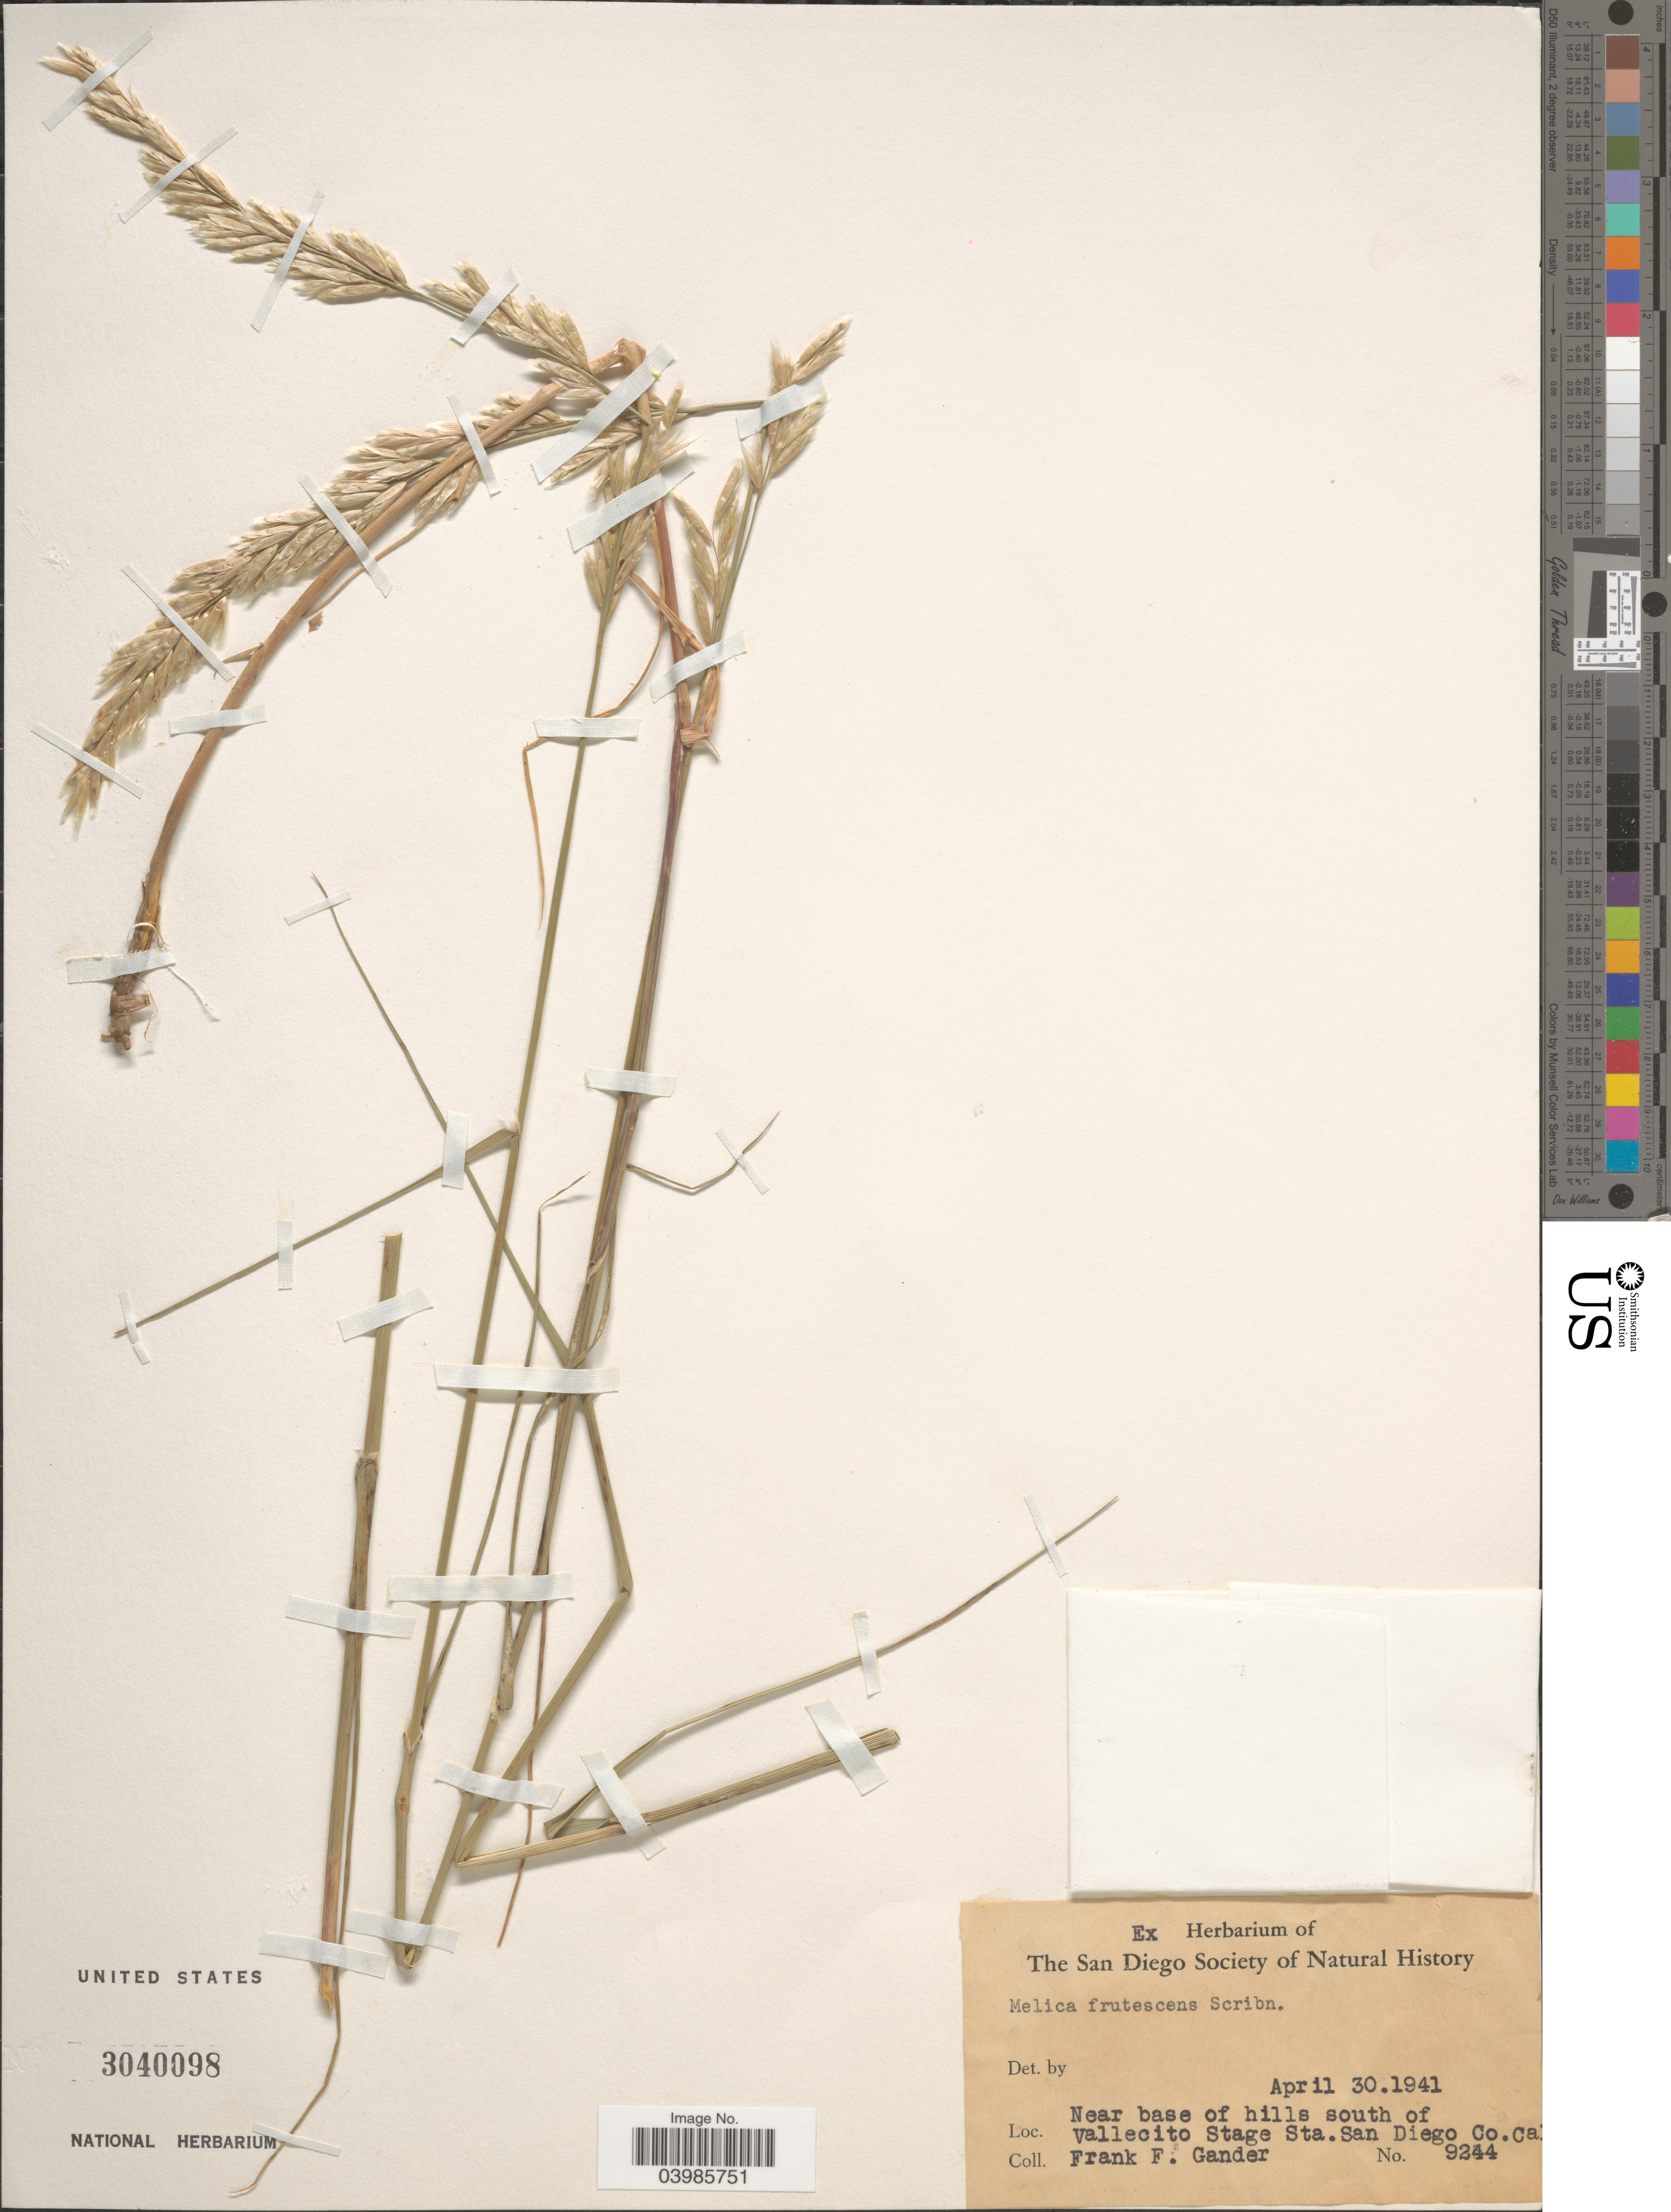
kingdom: Plantae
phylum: Tracheophyta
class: Liliopsida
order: Poales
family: Poaceae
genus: Melica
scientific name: Melica frutescens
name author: Scribn.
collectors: F. Gander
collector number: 9244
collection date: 1941-04-30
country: United States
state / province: California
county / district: San Diego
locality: Near base of hills south of Vallecito Stage Sta. San Diego Co.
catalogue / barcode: US 3040098